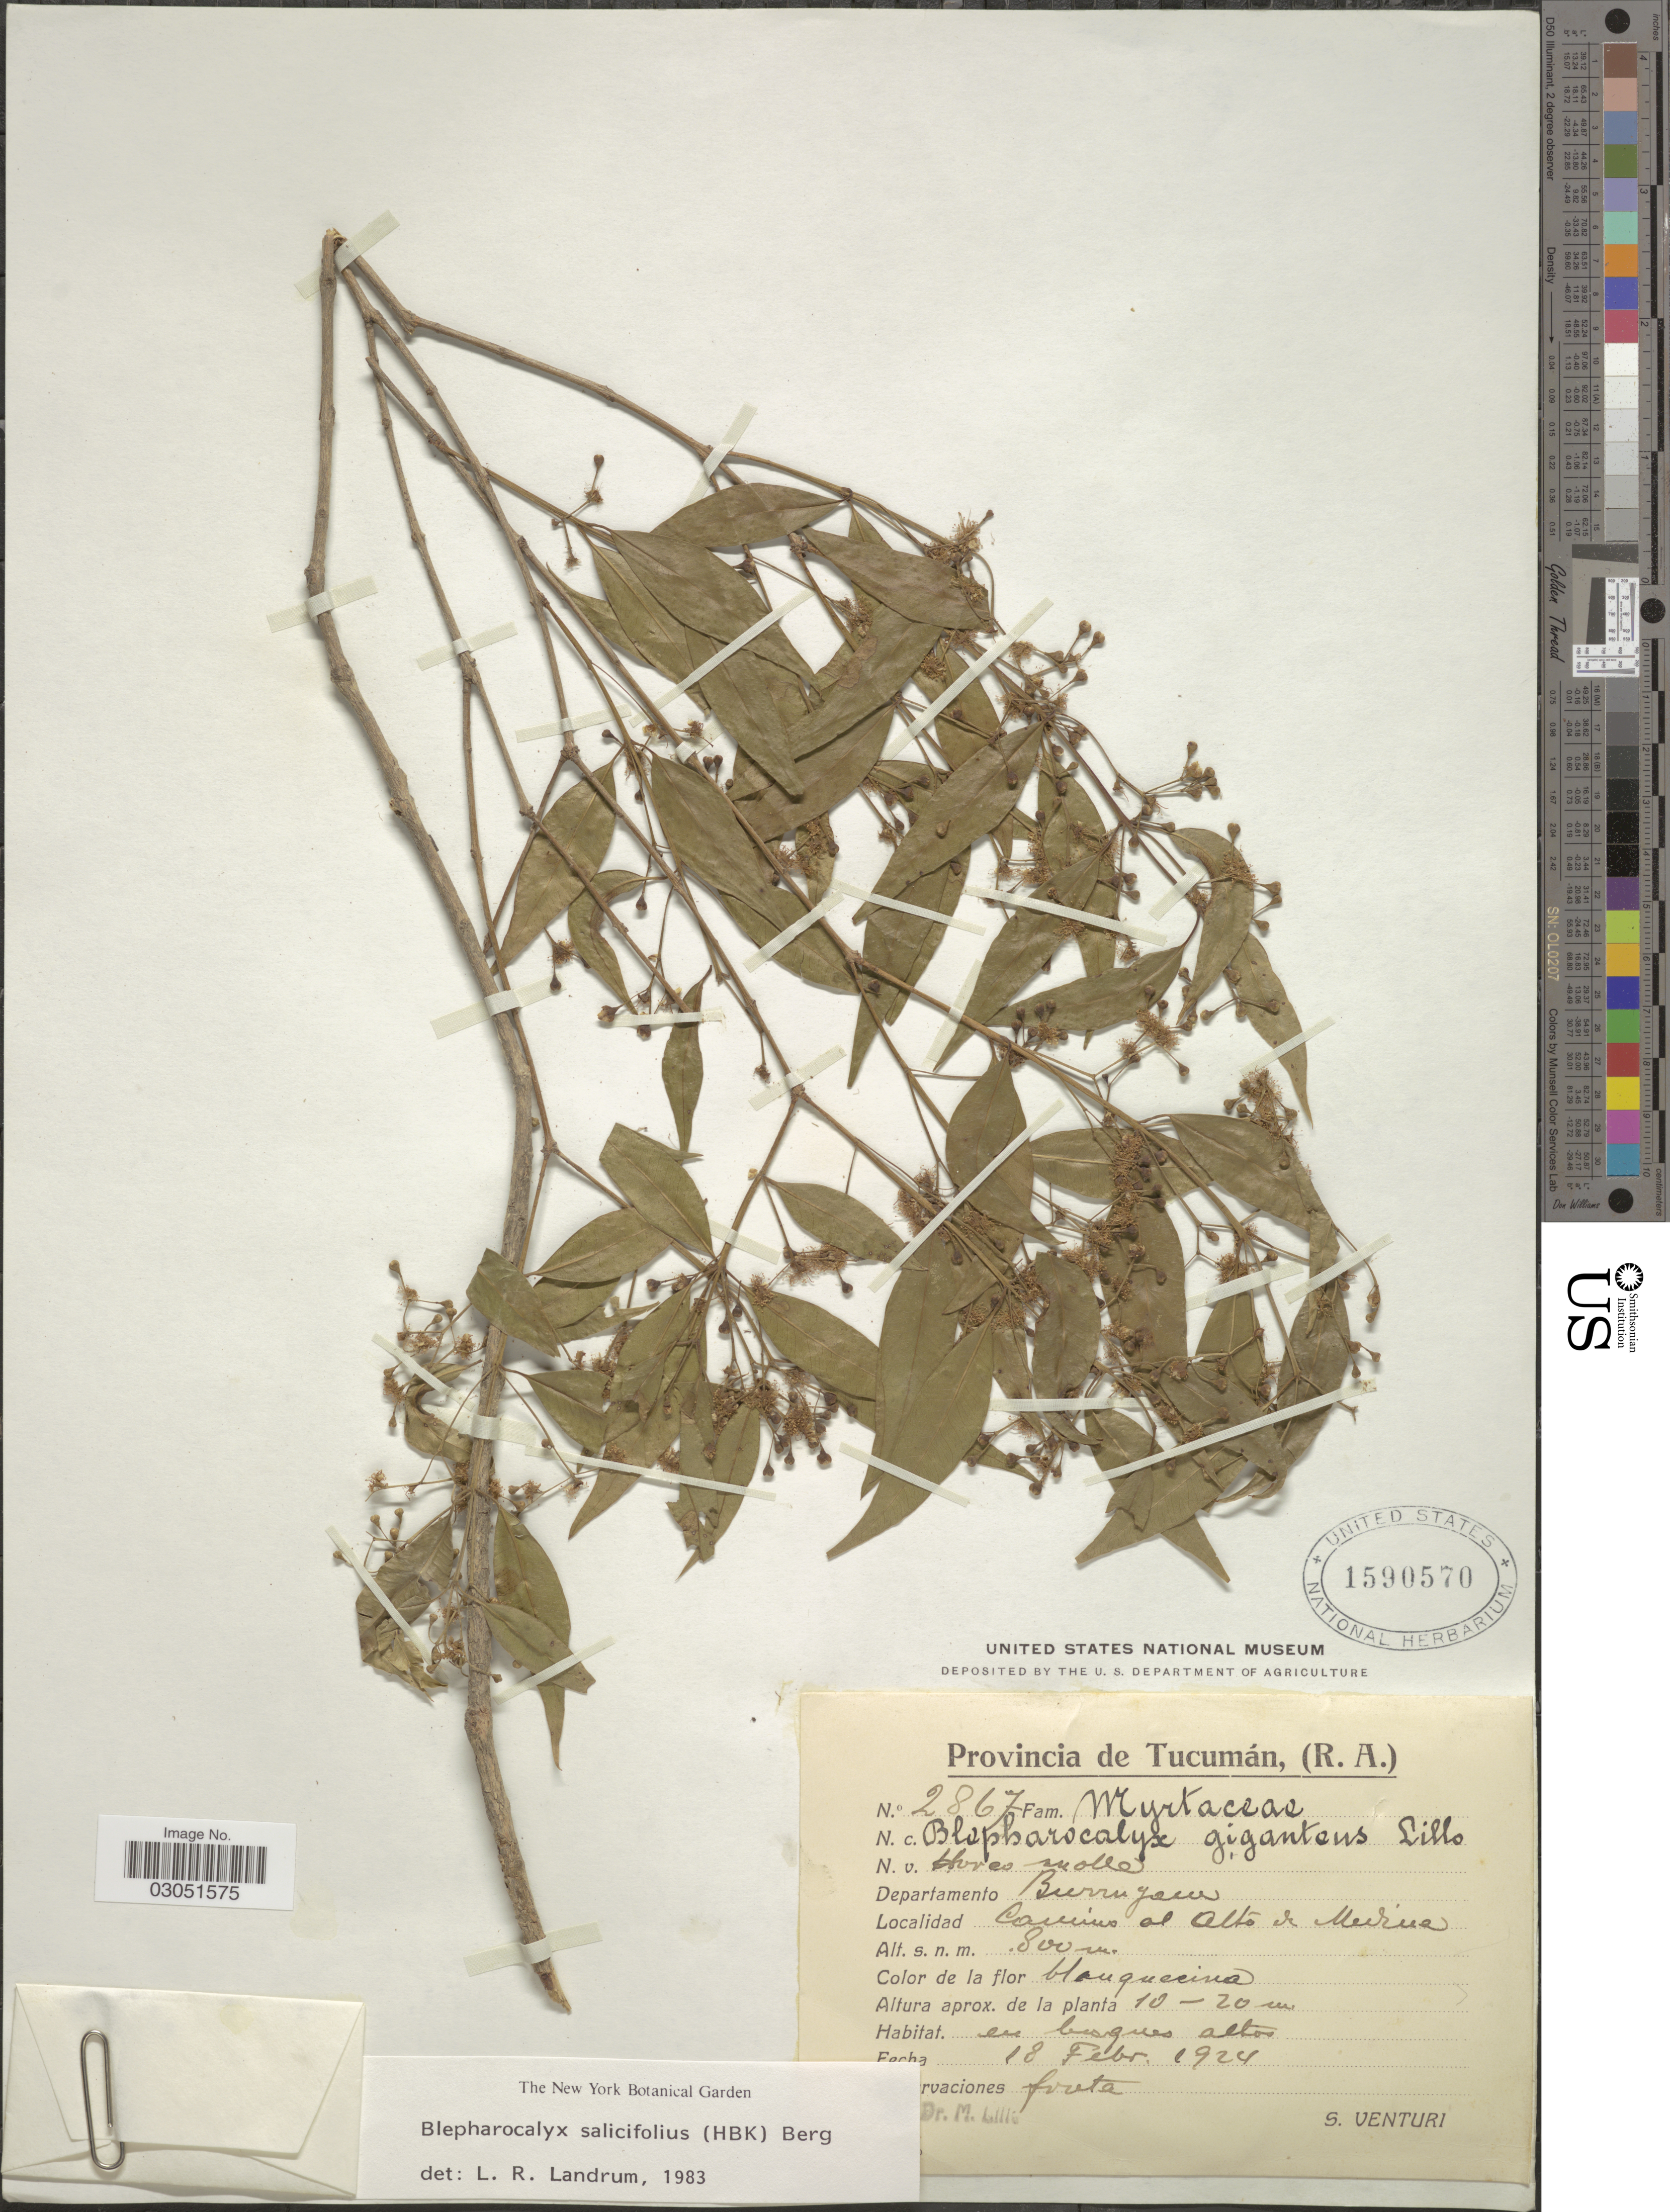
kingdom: Plantae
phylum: Tracheophyta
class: Magnoliopsida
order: Myrtales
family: Myrtaceae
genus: Blepharocalyx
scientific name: Blepharocalyx salicifolius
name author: (Kunth) O. Berg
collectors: S. Venturi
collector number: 2867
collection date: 1924-02-18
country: Argentina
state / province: Tucuman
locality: Departamento Burruyacu, Camino al Alto de Medina.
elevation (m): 800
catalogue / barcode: US 1590570